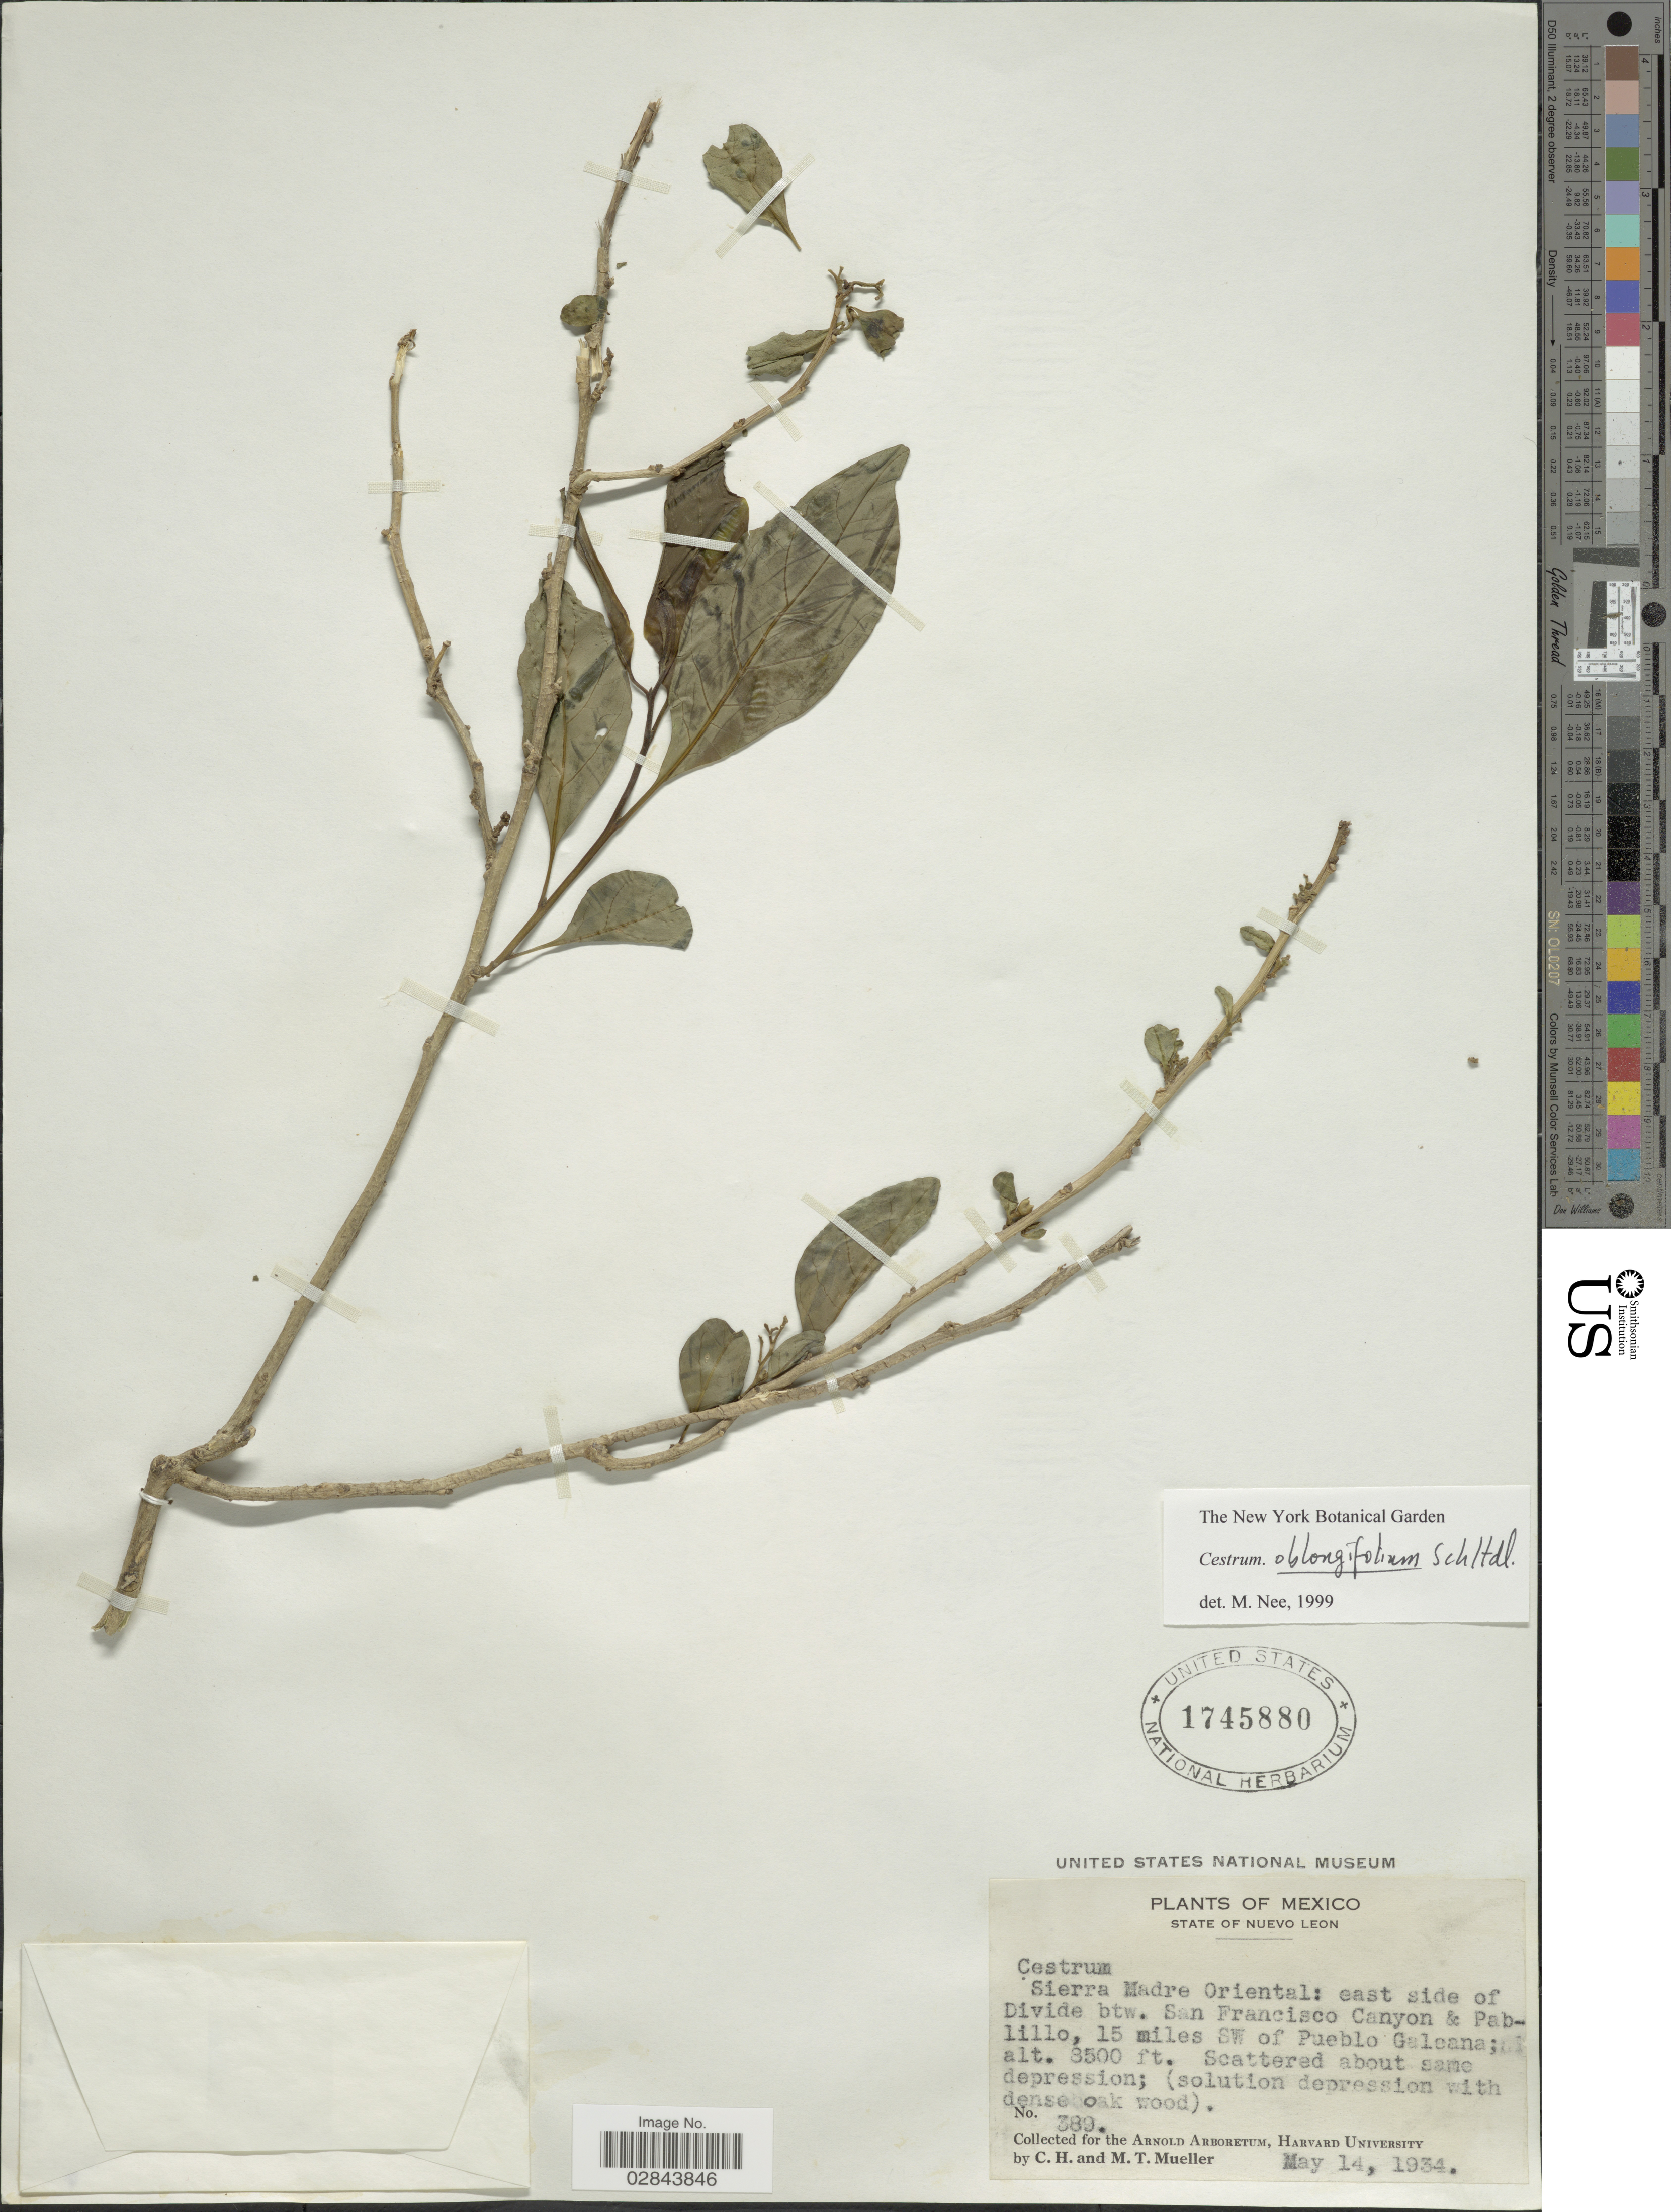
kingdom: Plantae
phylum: Tracheophyta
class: Magnoliopsida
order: Solanales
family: Solanaceae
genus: Cestrum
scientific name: Cestrum oblongifolium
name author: Schltdl.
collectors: C. H. Mueller & M. Mueller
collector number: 389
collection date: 1934-05-14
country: Mexico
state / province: Nuevo León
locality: Sierra Madre Oriental: east side of Divide btw. San Francisco Canyon & Pablillo, 15 miles SW of Pueblo Galcana.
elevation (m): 2591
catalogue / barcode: US 1745880